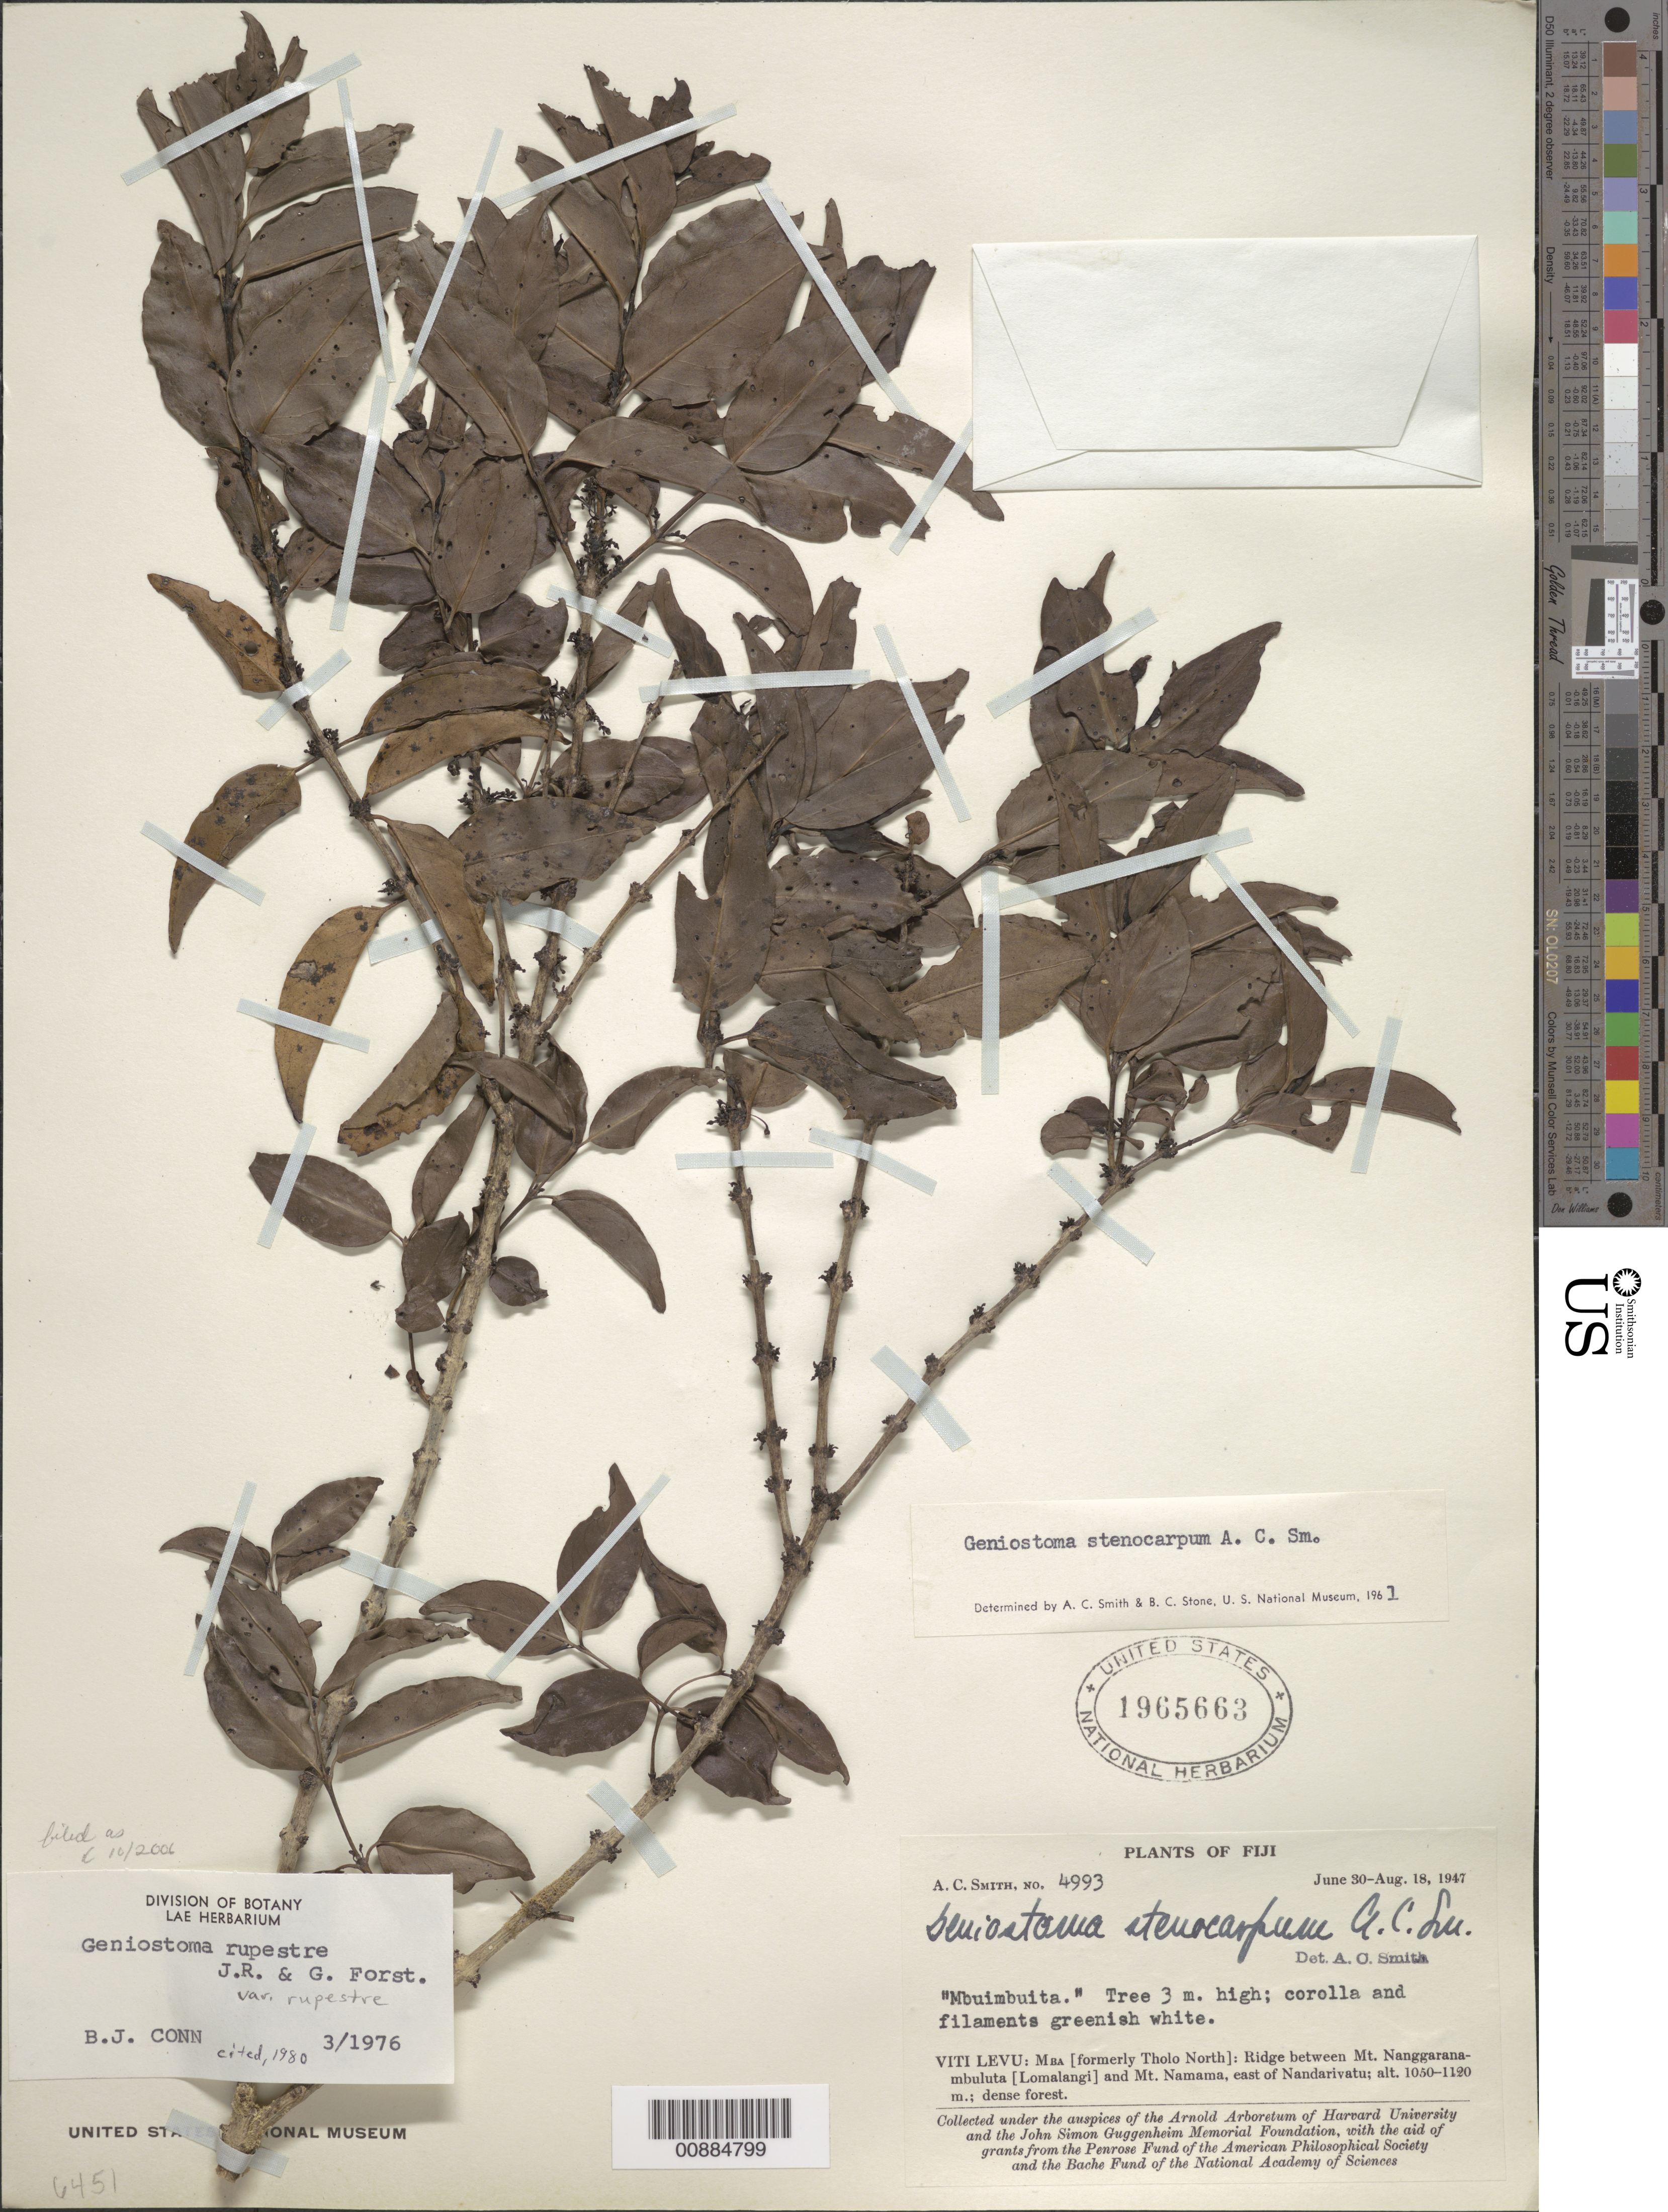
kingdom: Plantae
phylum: Tracheophyta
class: Magnoliopsida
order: Gentianales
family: Loganiaceae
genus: Geniostoma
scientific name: Geniostoma rupestre var. rupestre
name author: J.R. Forst. & G. Forst.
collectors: C. A. Smith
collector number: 4993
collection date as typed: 30 Jun 1947 to 18 Aug 1947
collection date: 1947-06-30/1947-08-18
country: Fiji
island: Viti Levu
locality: Mba [formly Tholo North] Ridge betweenMt.Nanggaranambuluta [Lomalangi} and Mt, Namama, east of Nandarivatau.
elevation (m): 1030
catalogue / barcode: US 1965663